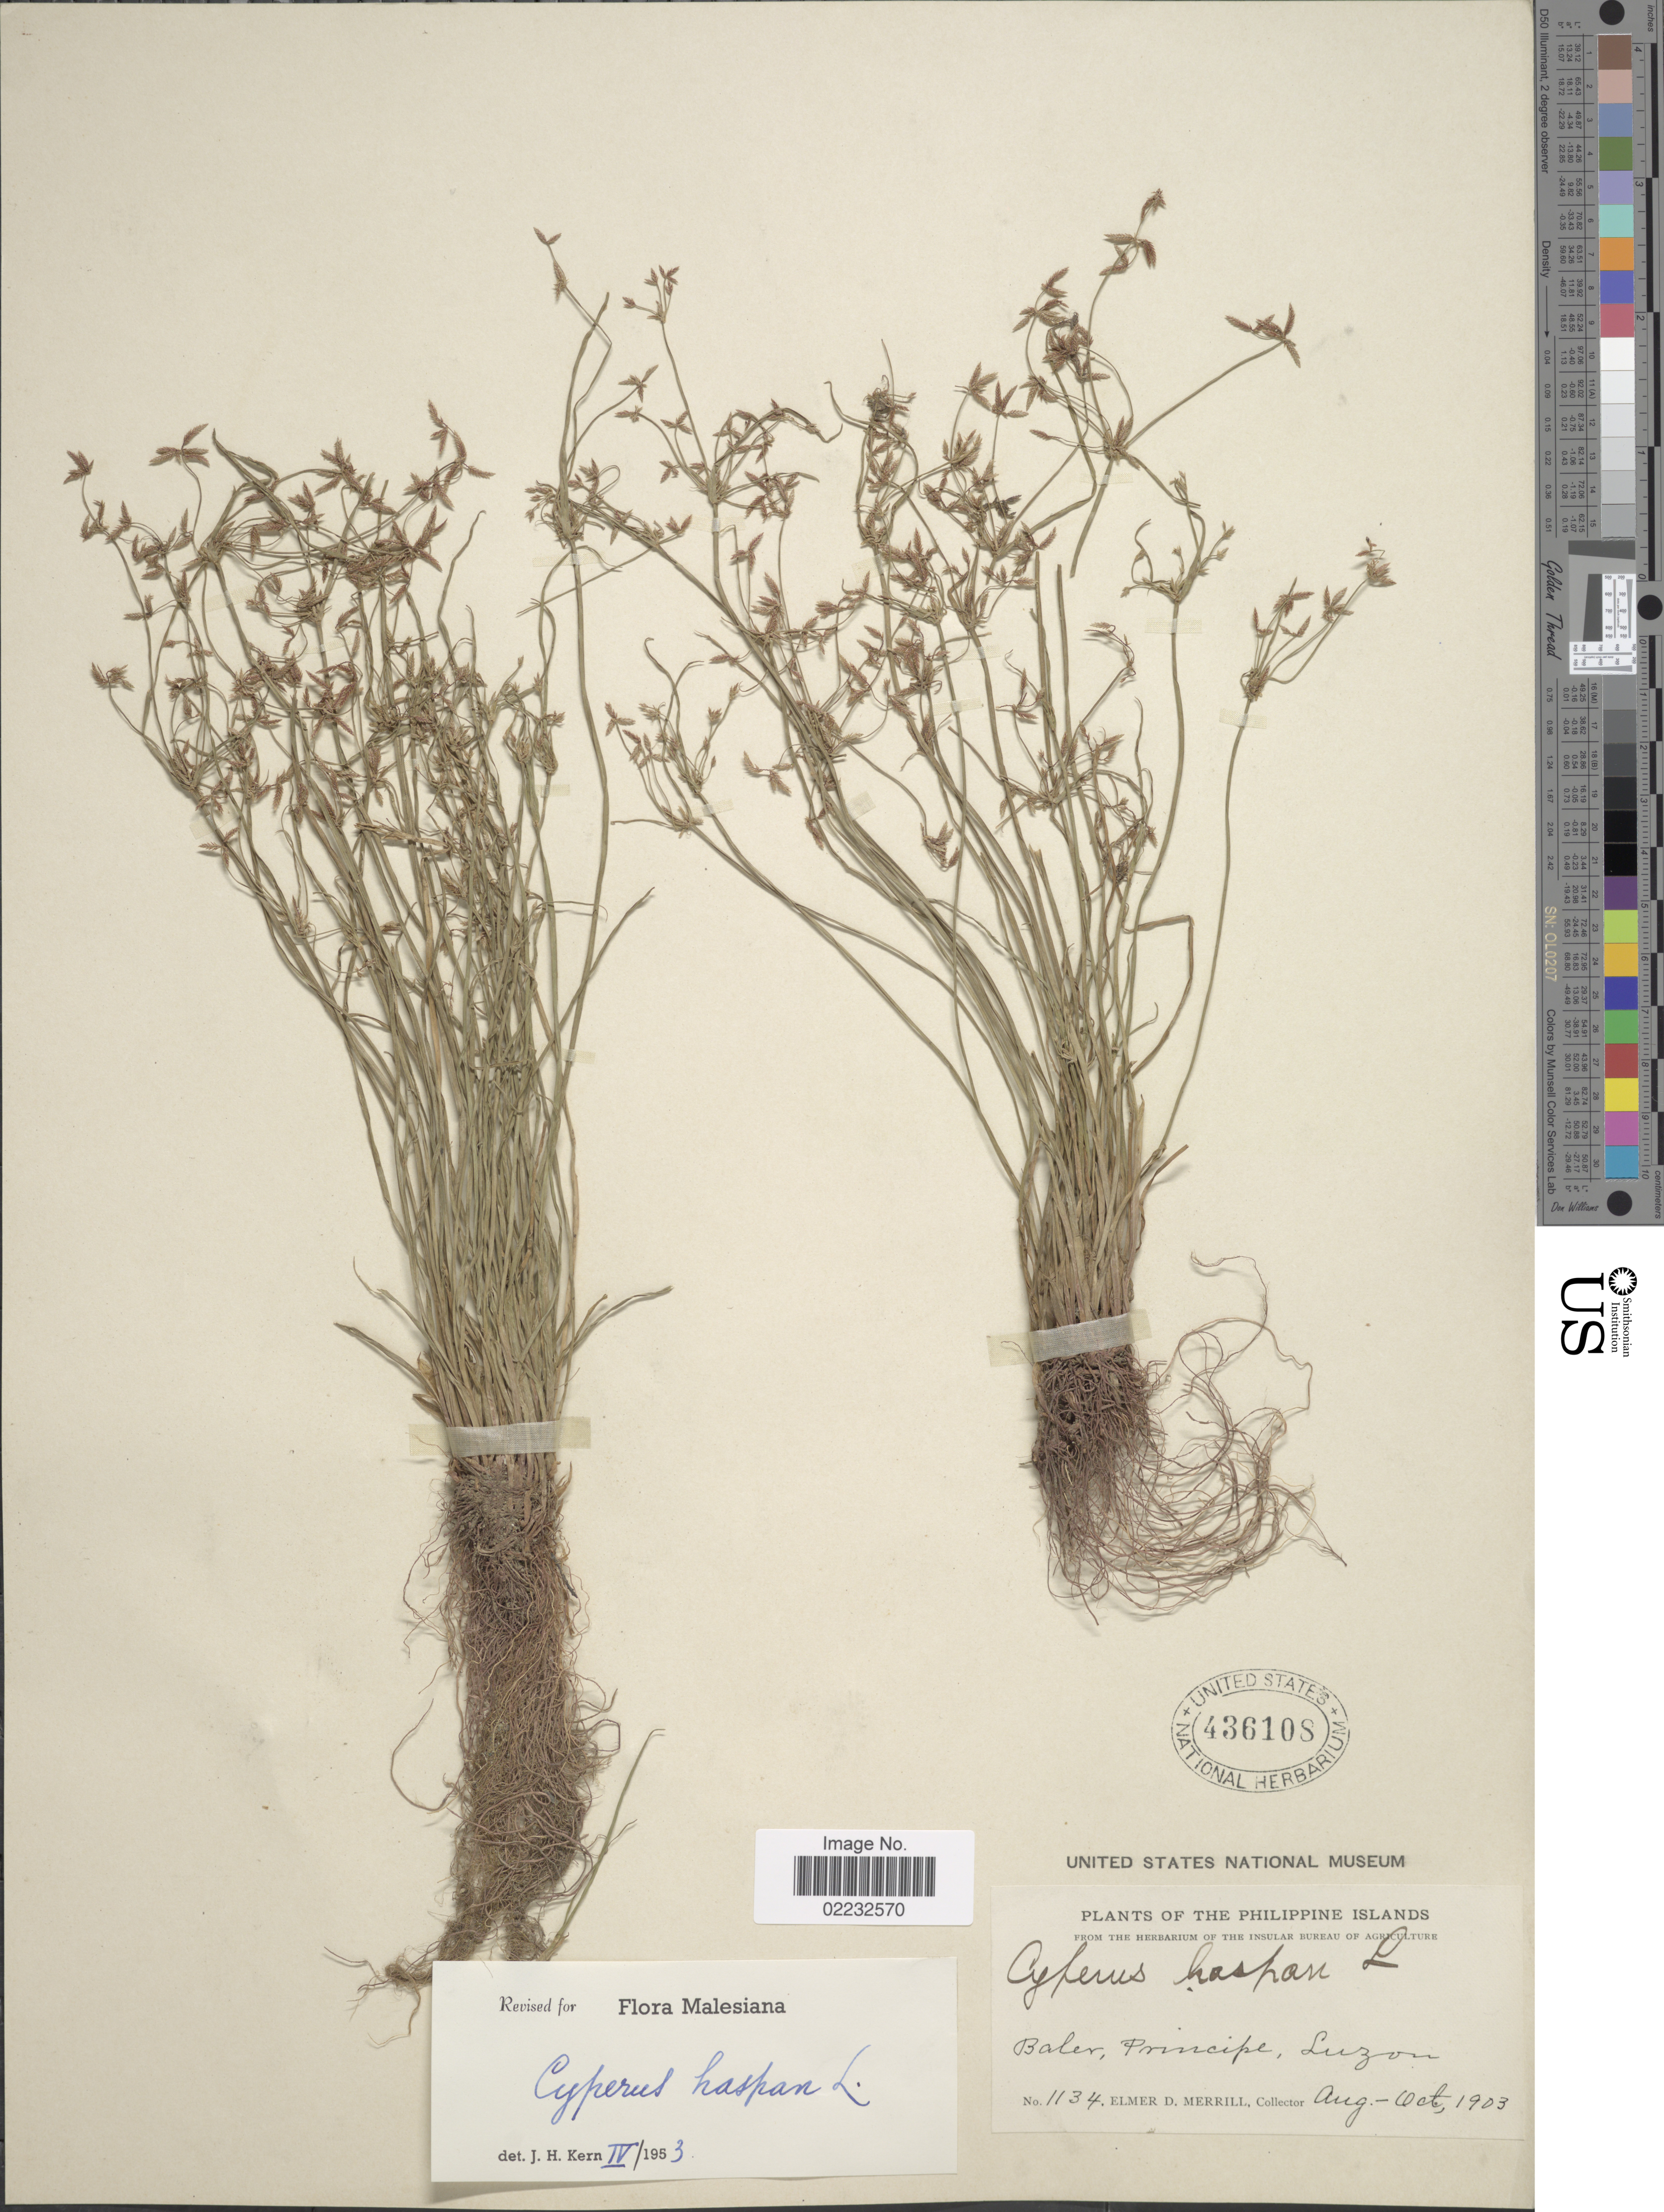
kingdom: Plantae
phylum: Tracheophyta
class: Liliopsida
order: Poales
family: Cyperaceae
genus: Cyperus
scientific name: Cyperus haspan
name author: L.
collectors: E. D. Merrill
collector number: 1134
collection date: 1903-08/1903-10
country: Philippines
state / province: Central Luzon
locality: Baler, Principe, Luzon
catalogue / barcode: US 436108